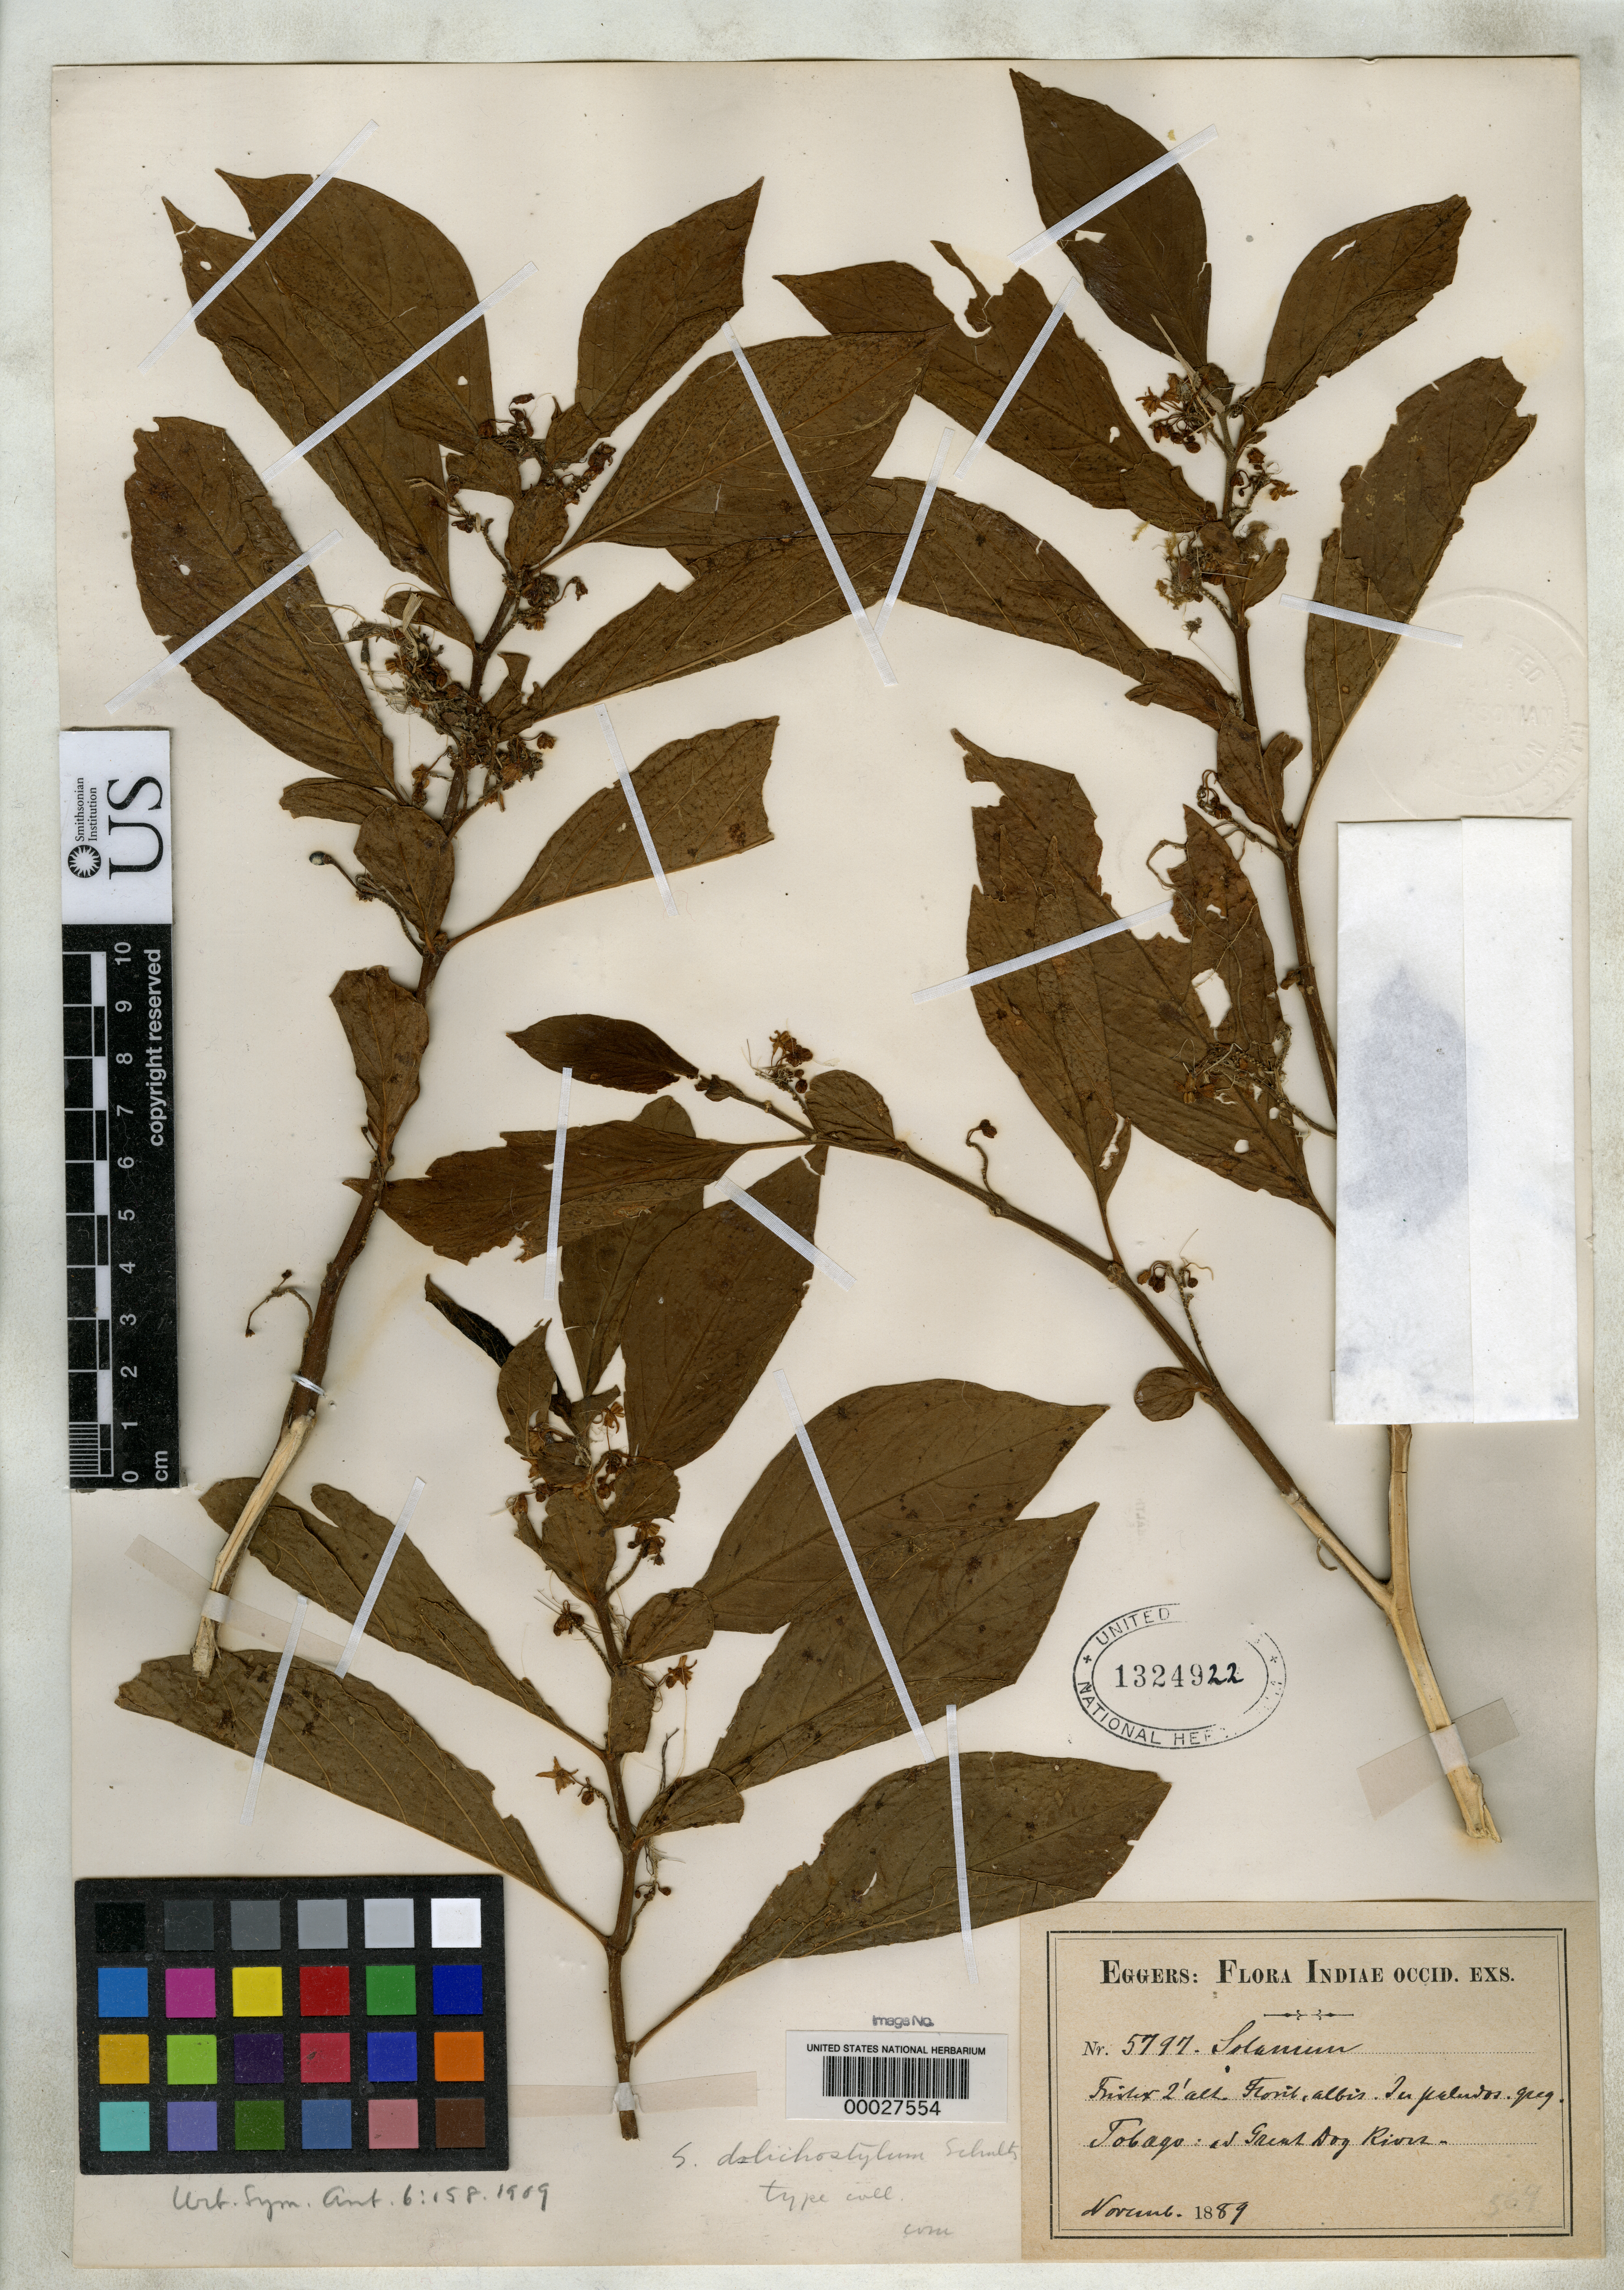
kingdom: Plantae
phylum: Tracheophyta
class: Magnoliopsida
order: Solanales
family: Solanaceae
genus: Solanum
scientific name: Solanum dolichostylum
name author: O.E. Schulz in Urb.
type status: Type Collection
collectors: H. F. A. von Eggers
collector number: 5797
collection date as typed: Nov 1889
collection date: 1889-11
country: Trinidad and Tobago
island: Tobago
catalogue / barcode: US 1324922